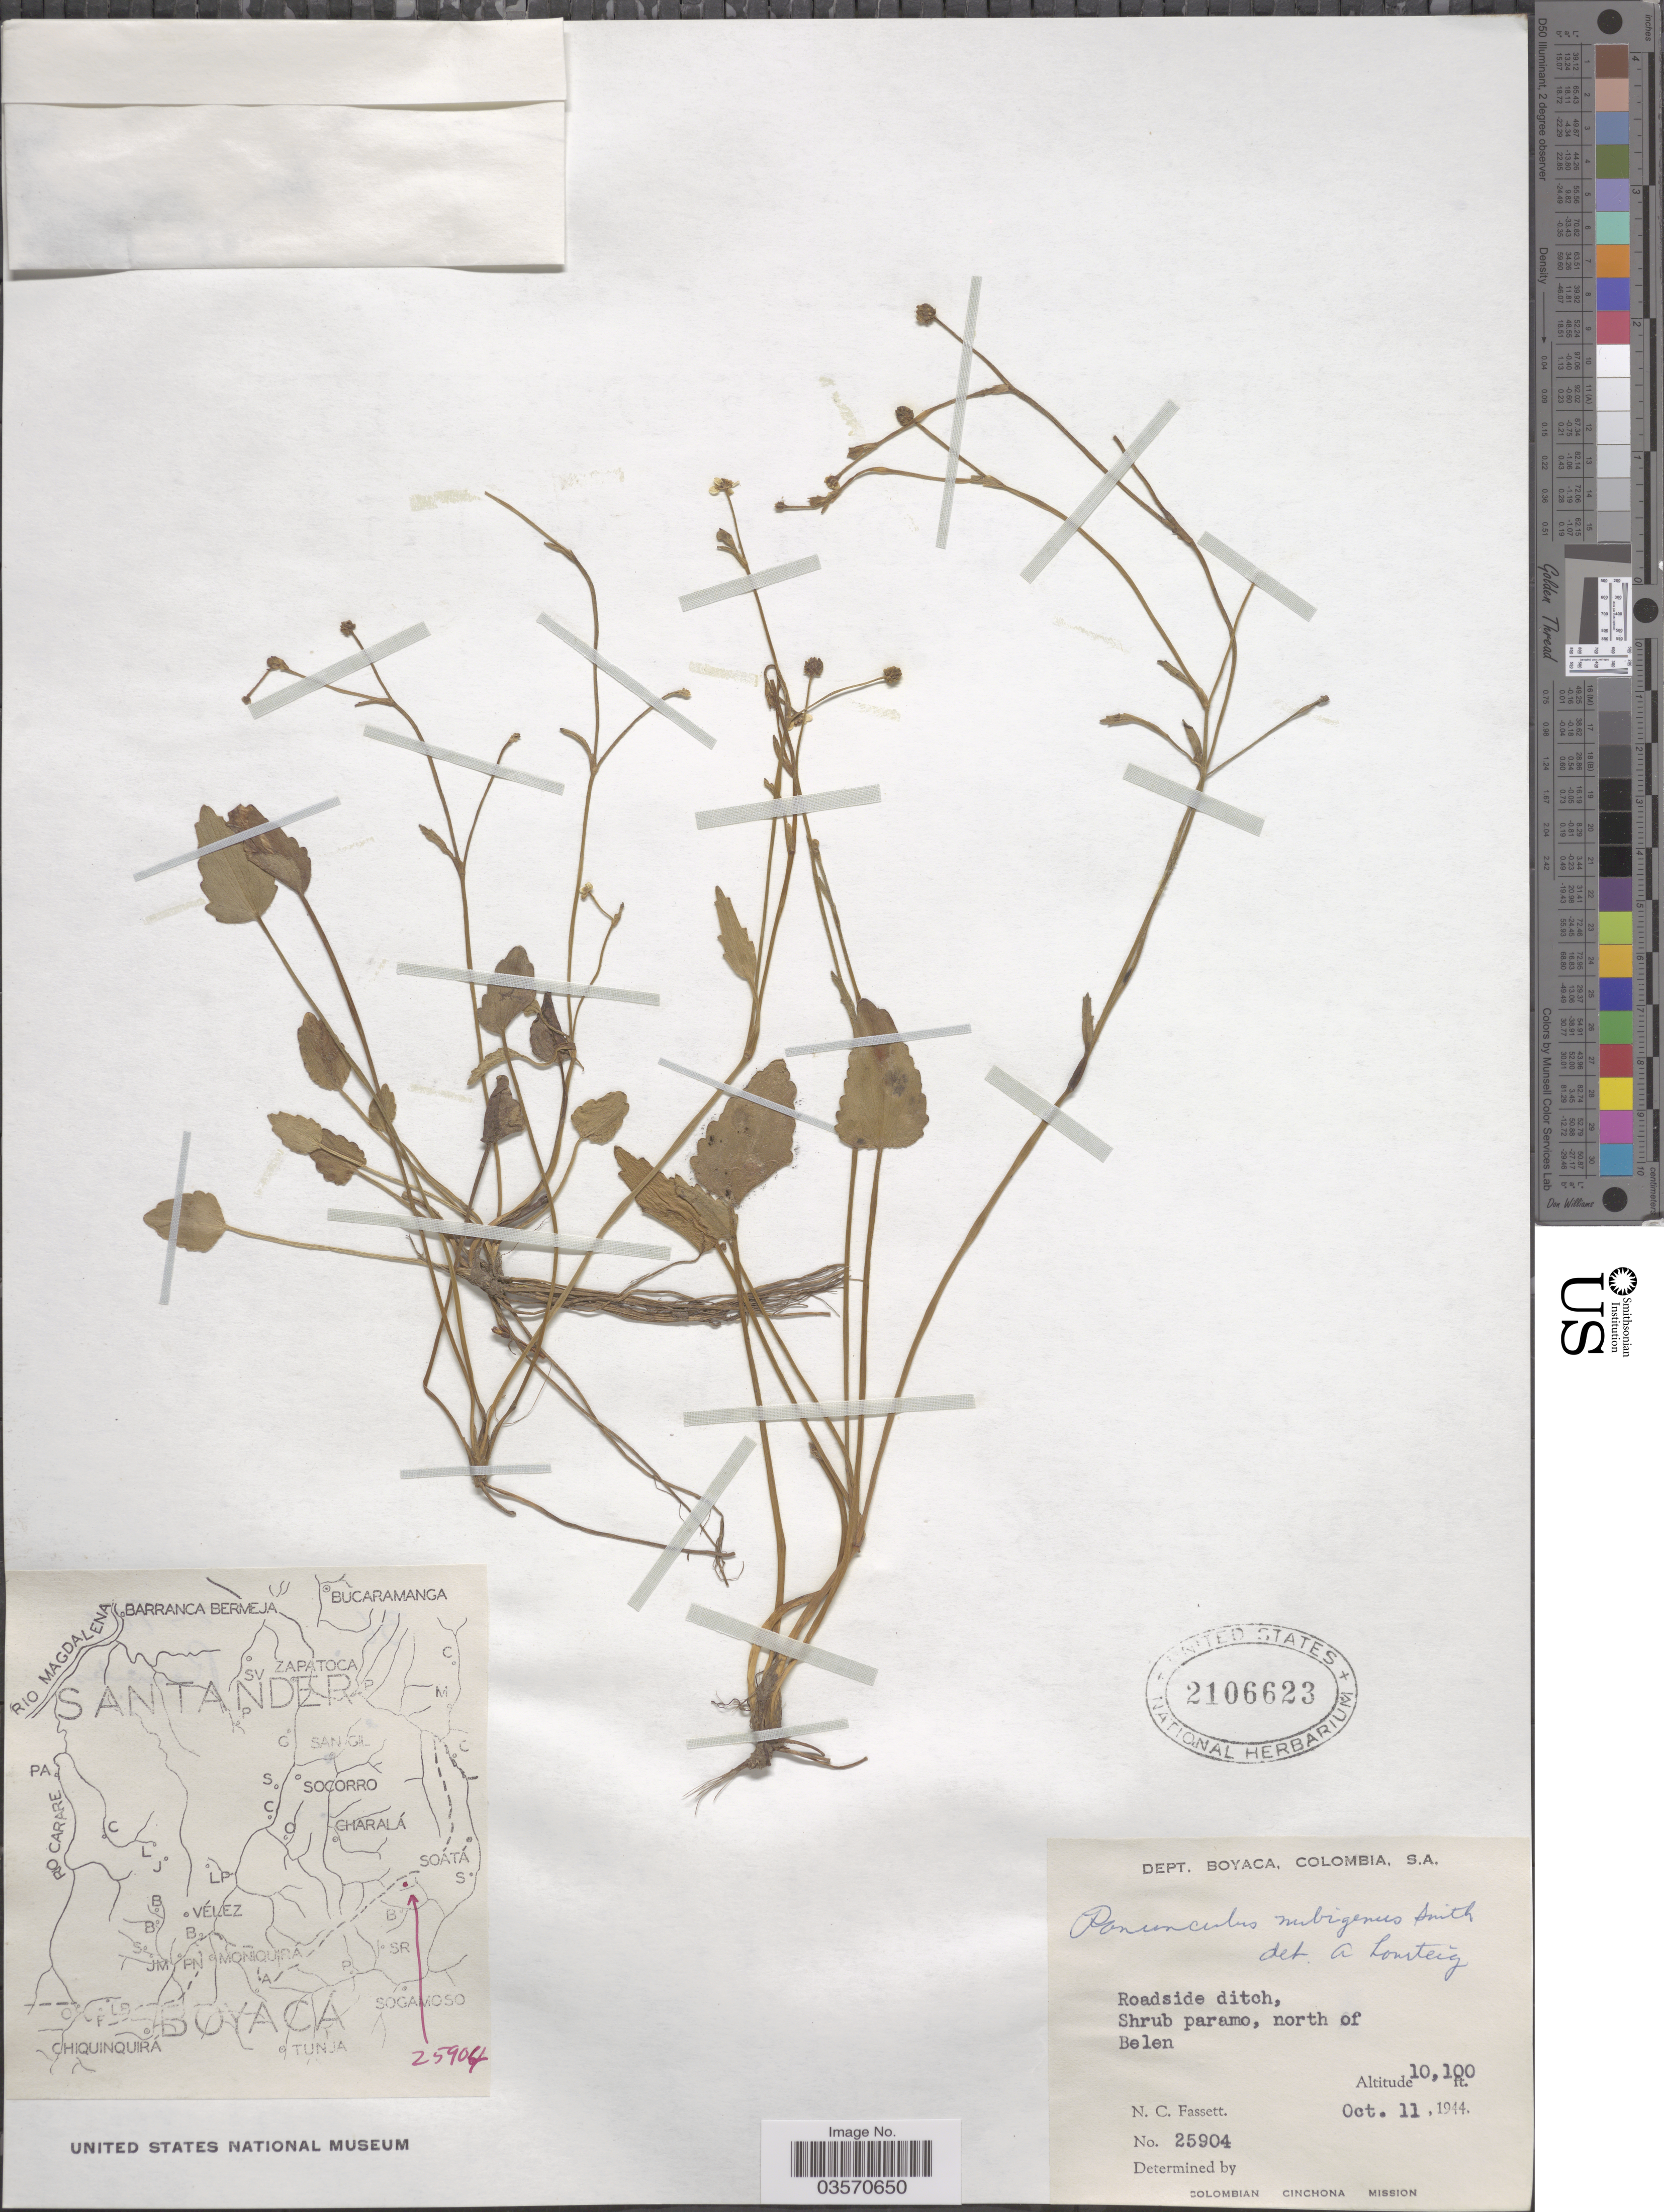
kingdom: Plantae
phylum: Tracheophyta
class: Magnoliopsida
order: Ranunculales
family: Ranunculaceae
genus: Ranunculus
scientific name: Ranunculus nubigenus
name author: Humb. et al. ex DC.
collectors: H. C. Fassett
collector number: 25904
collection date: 1944-10-11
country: Colombia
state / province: Boyacá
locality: Dept. Boyaca. Roadside ditch, Shrub paramo, north of Belen.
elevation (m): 3078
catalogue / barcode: US 2106623